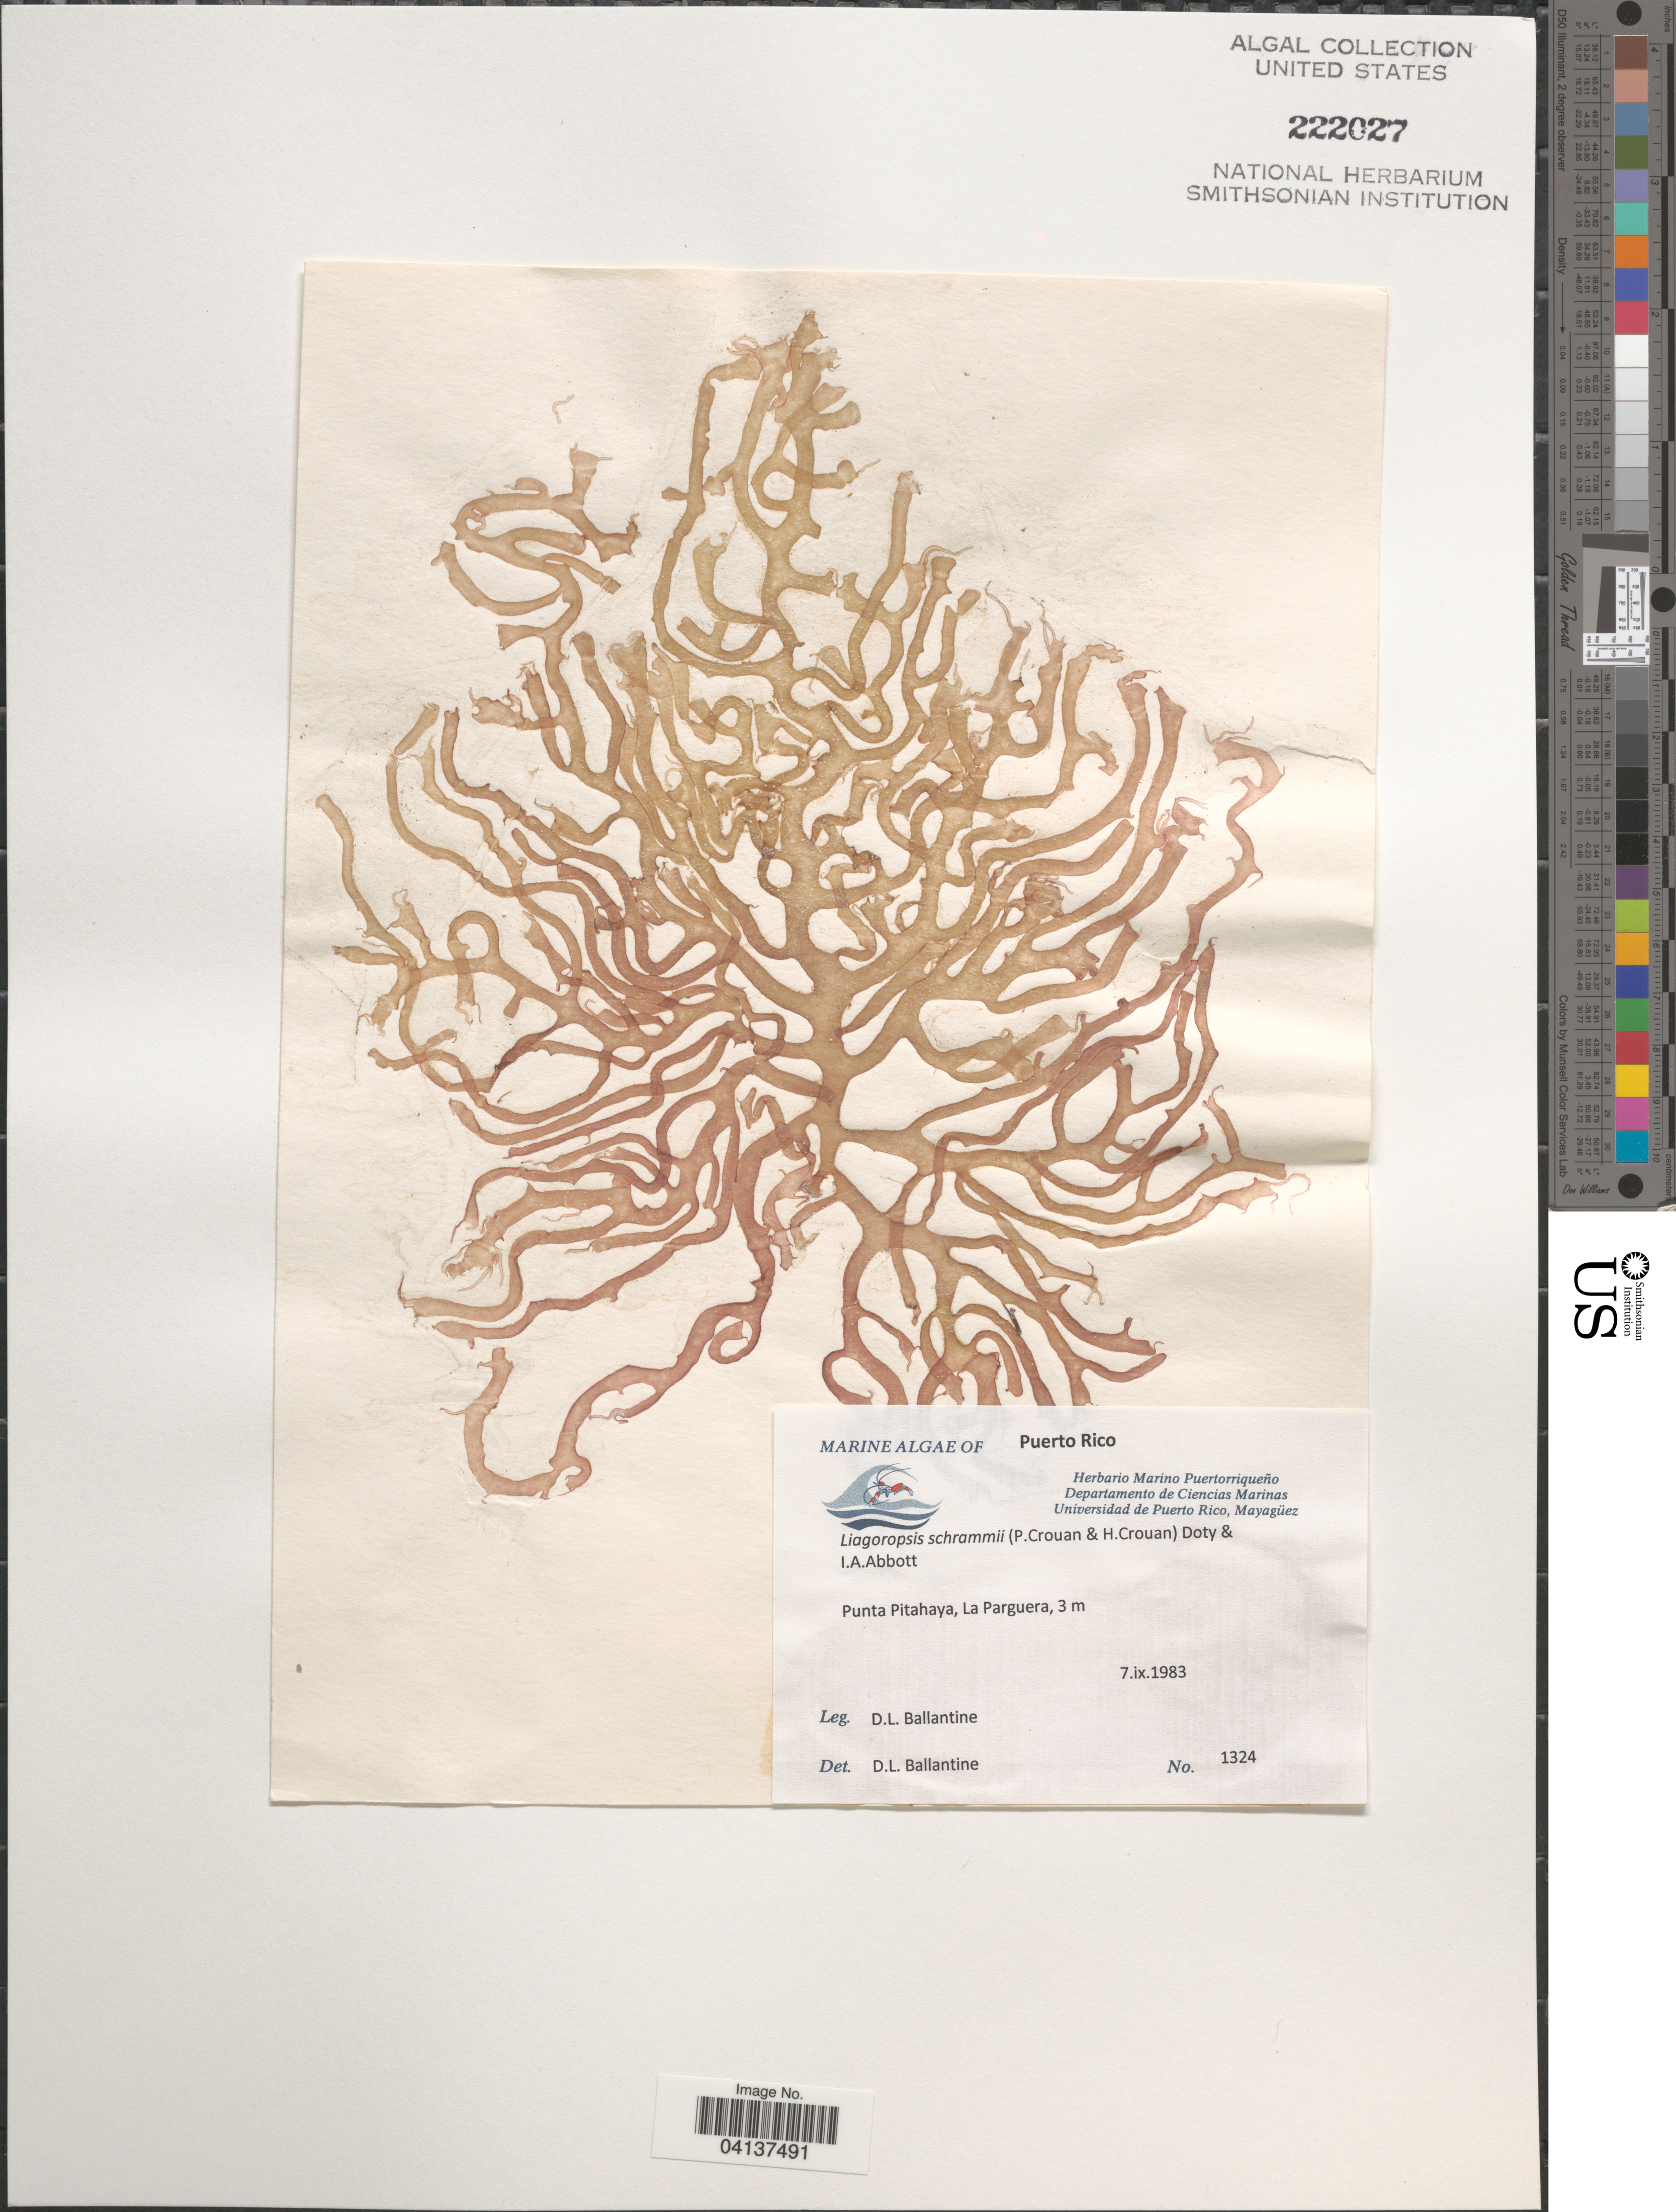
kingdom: Plantae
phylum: Rhodophyta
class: Florideophyceae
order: Nemaliales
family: Liagoraceae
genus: Liagoropsis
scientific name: Liagoropsis schrammii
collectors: D.L. Ballantine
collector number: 1324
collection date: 1983-09-07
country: Puerto Rico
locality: Punta Pitahaya, La Parguera.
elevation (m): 3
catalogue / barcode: US 222027